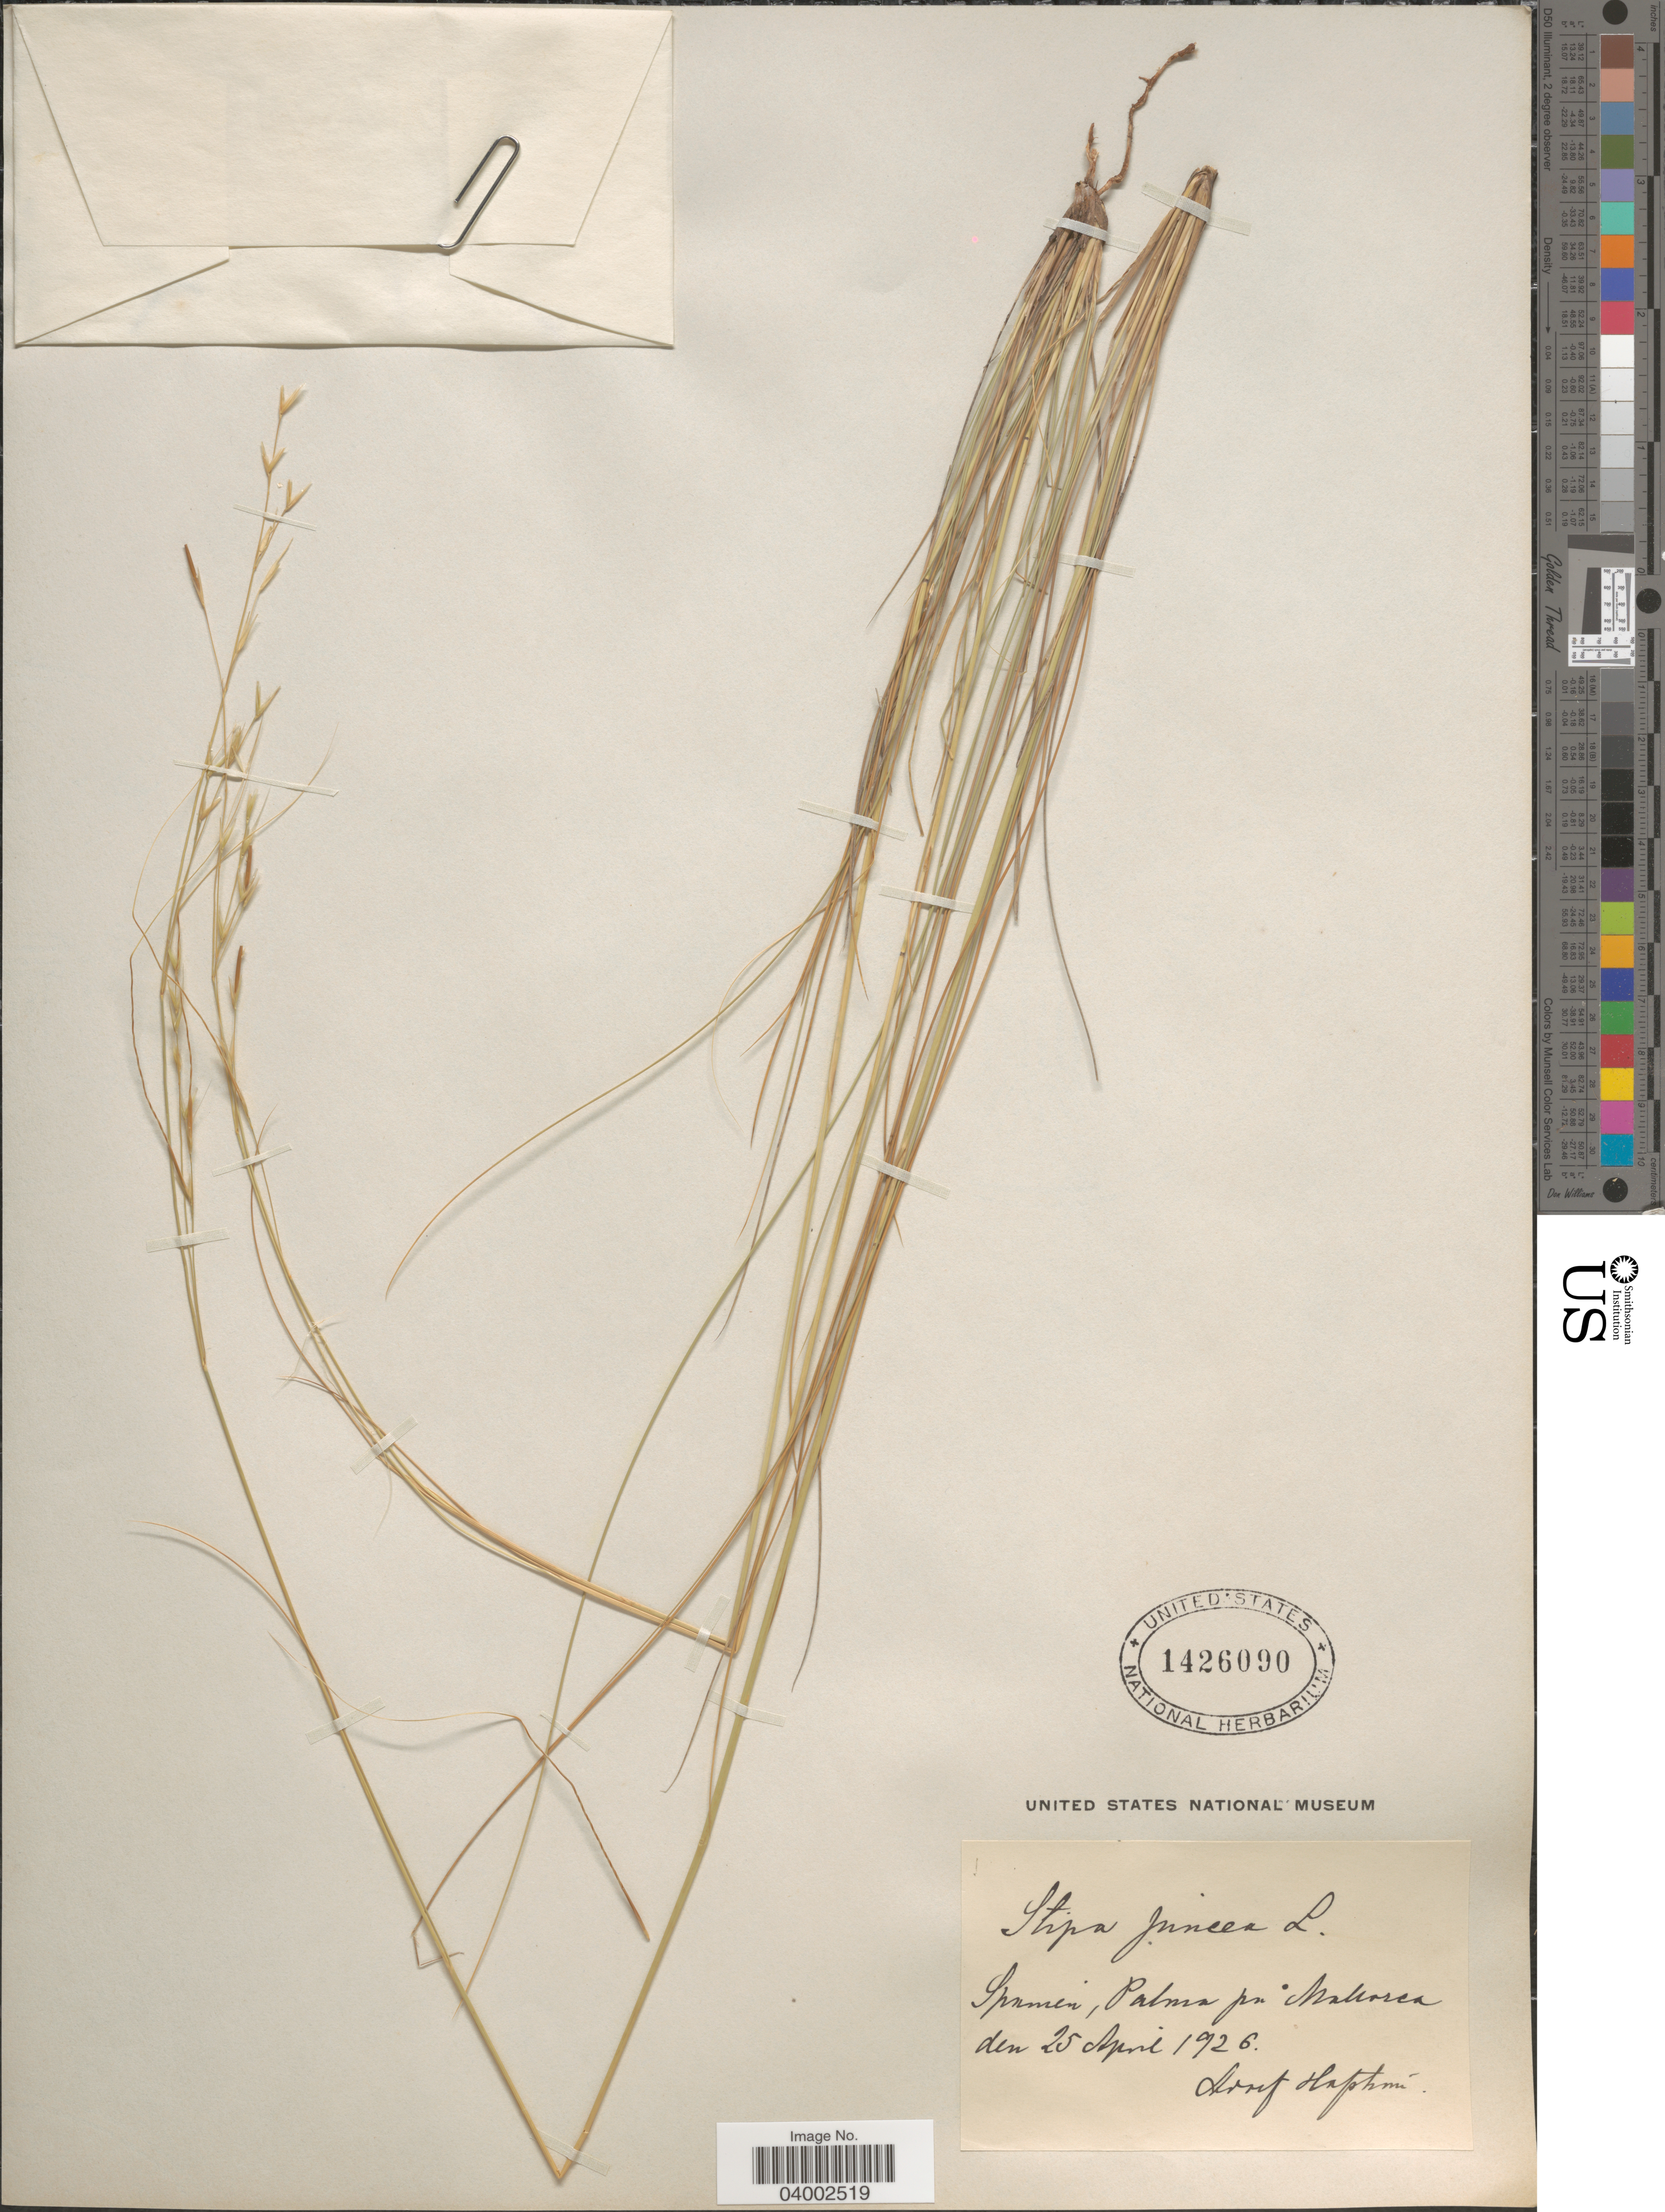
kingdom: Plantae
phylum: Tracheophyta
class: Liliopsida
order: Poales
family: Poaceae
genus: Stipa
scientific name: Stipa juncea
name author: Michaux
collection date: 1926-04-25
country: Spain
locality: Spanien, Palma pr Mallorca.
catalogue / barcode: US 1426090